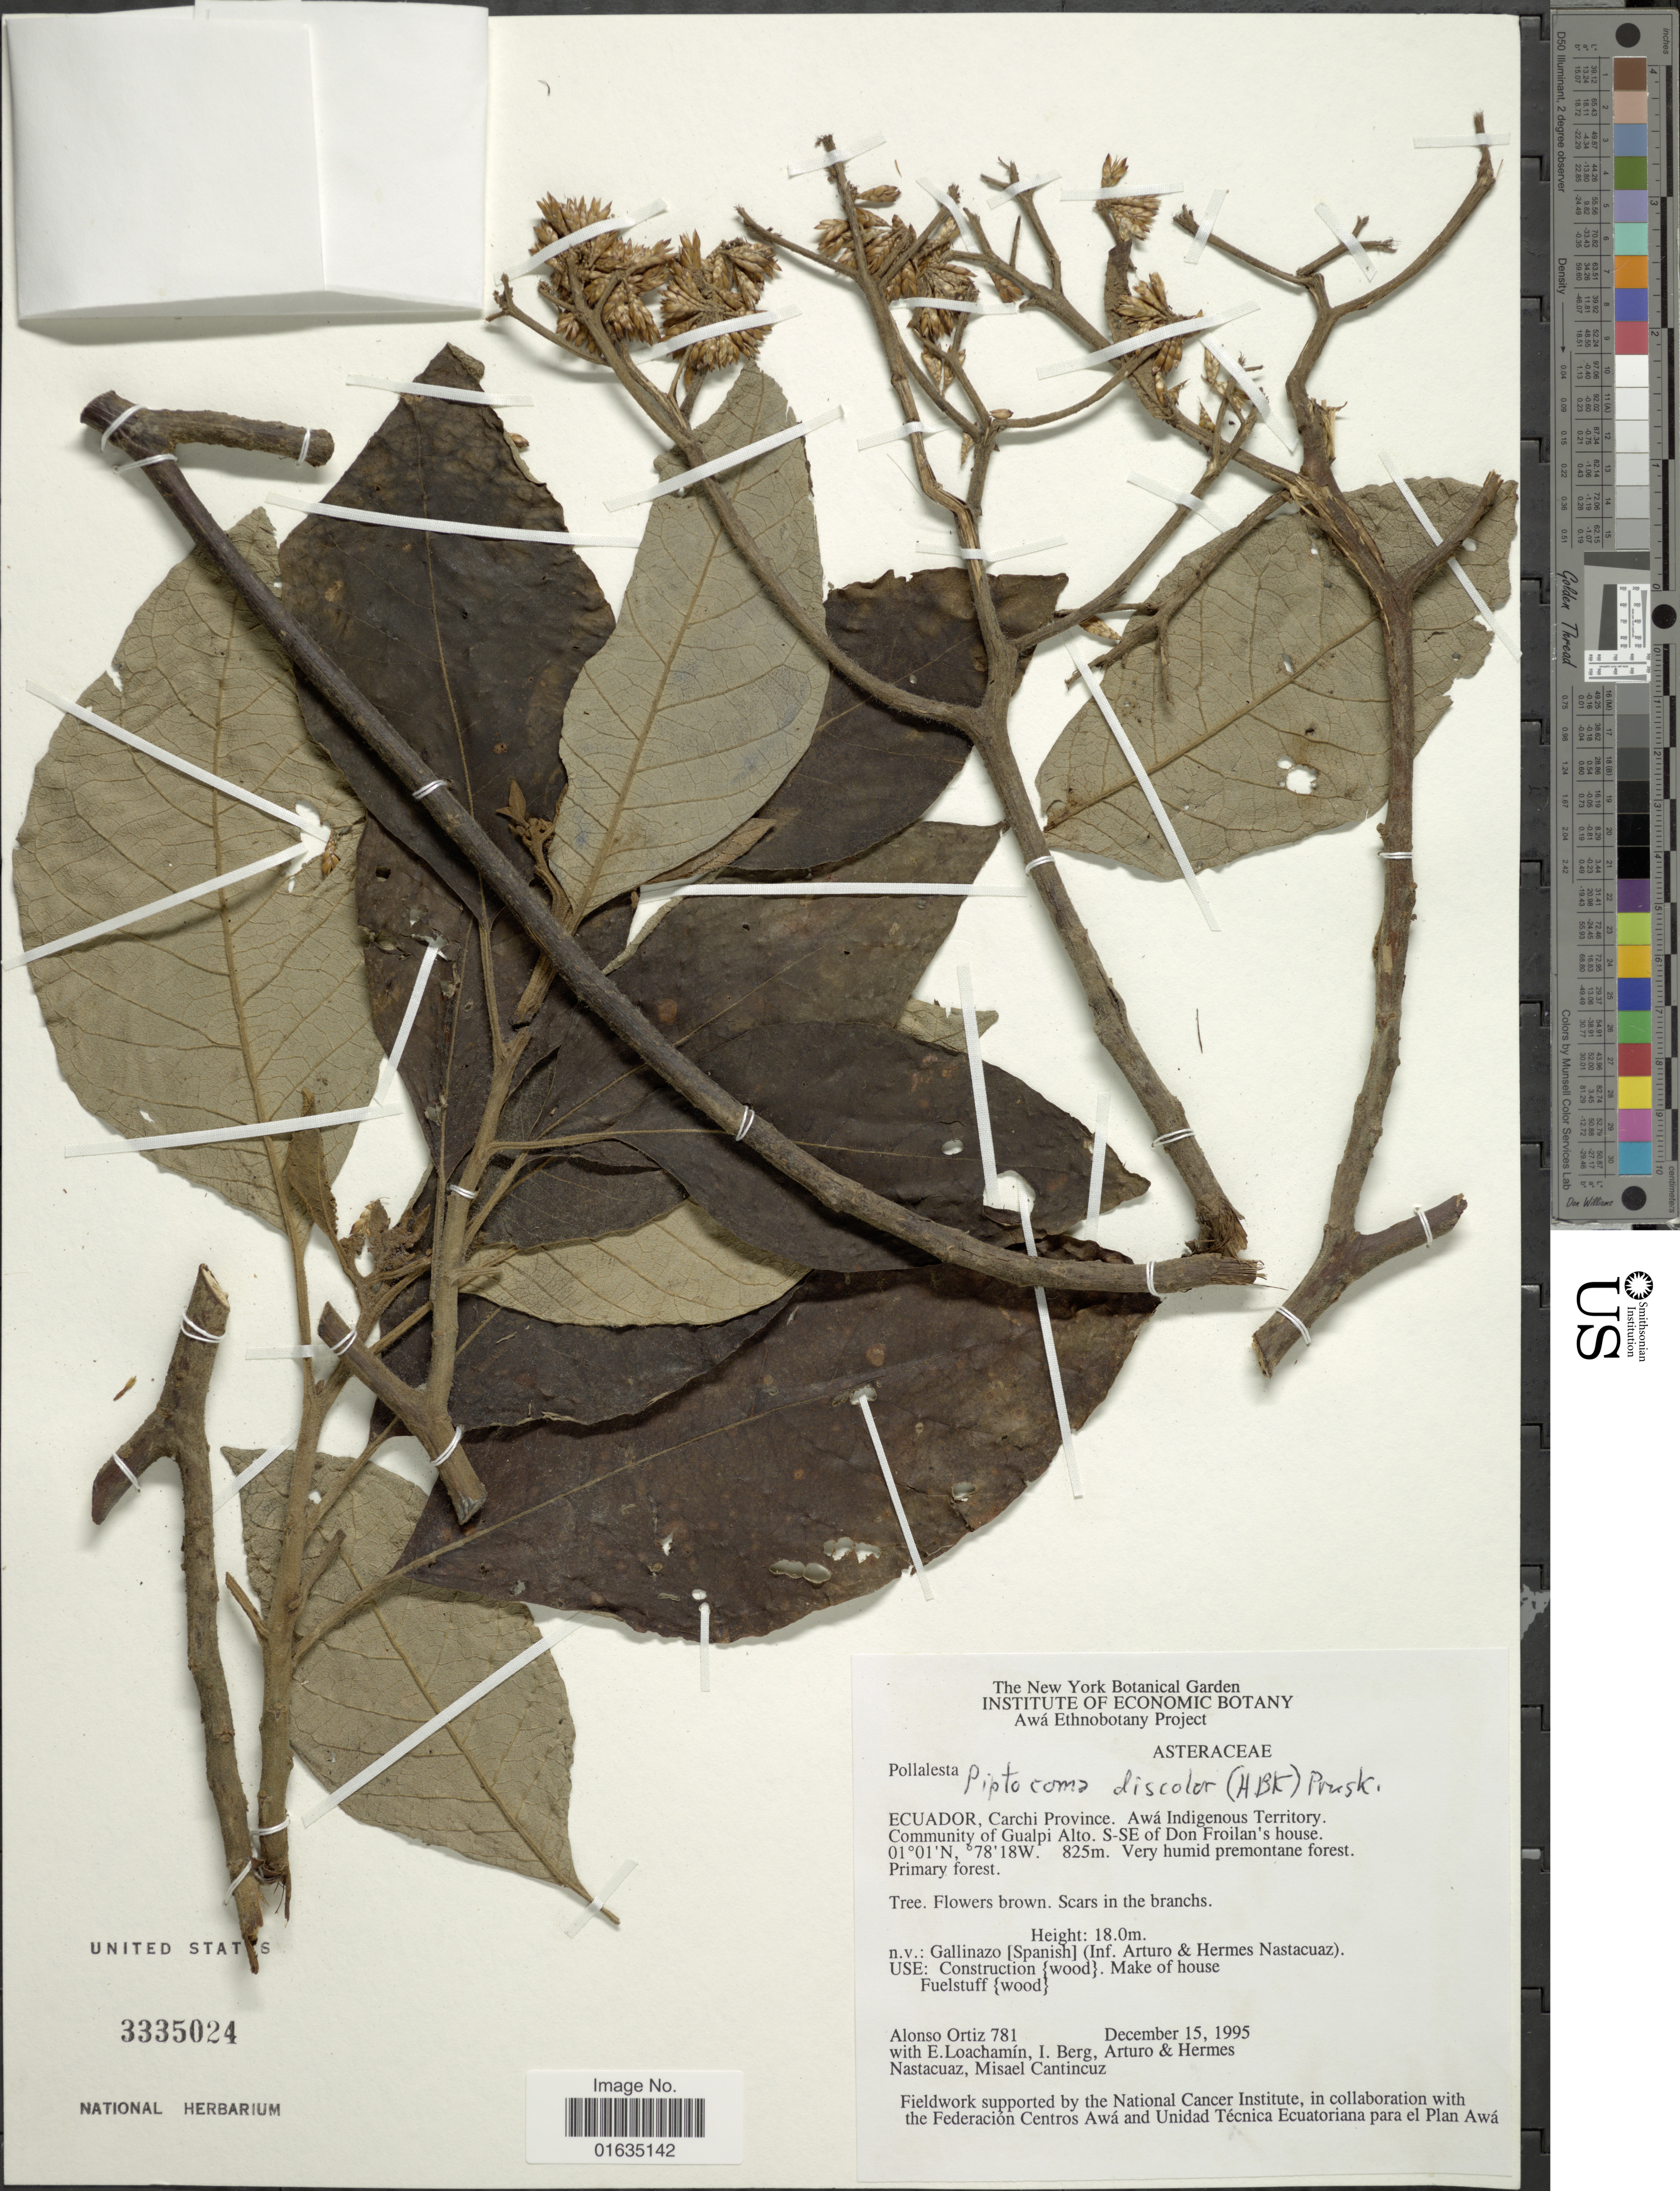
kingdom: Plantae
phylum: Tracheophyta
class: Magnoliopsida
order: Asterales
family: Asteraceae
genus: Pollalesta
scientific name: Pollalesta discolor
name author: (Kunth) Aristeg.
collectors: A. Ortiz, E. Loachamin, I. Berg, A. Nastacuaz & et al.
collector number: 781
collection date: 1995-12-15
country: Ecuador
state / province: Carchi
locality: Carchi Province, Awa Indigenous Territory, Community of Gualpi Alto, S-SE of Don Froilan's house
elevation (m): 825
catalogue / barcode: US 3335024